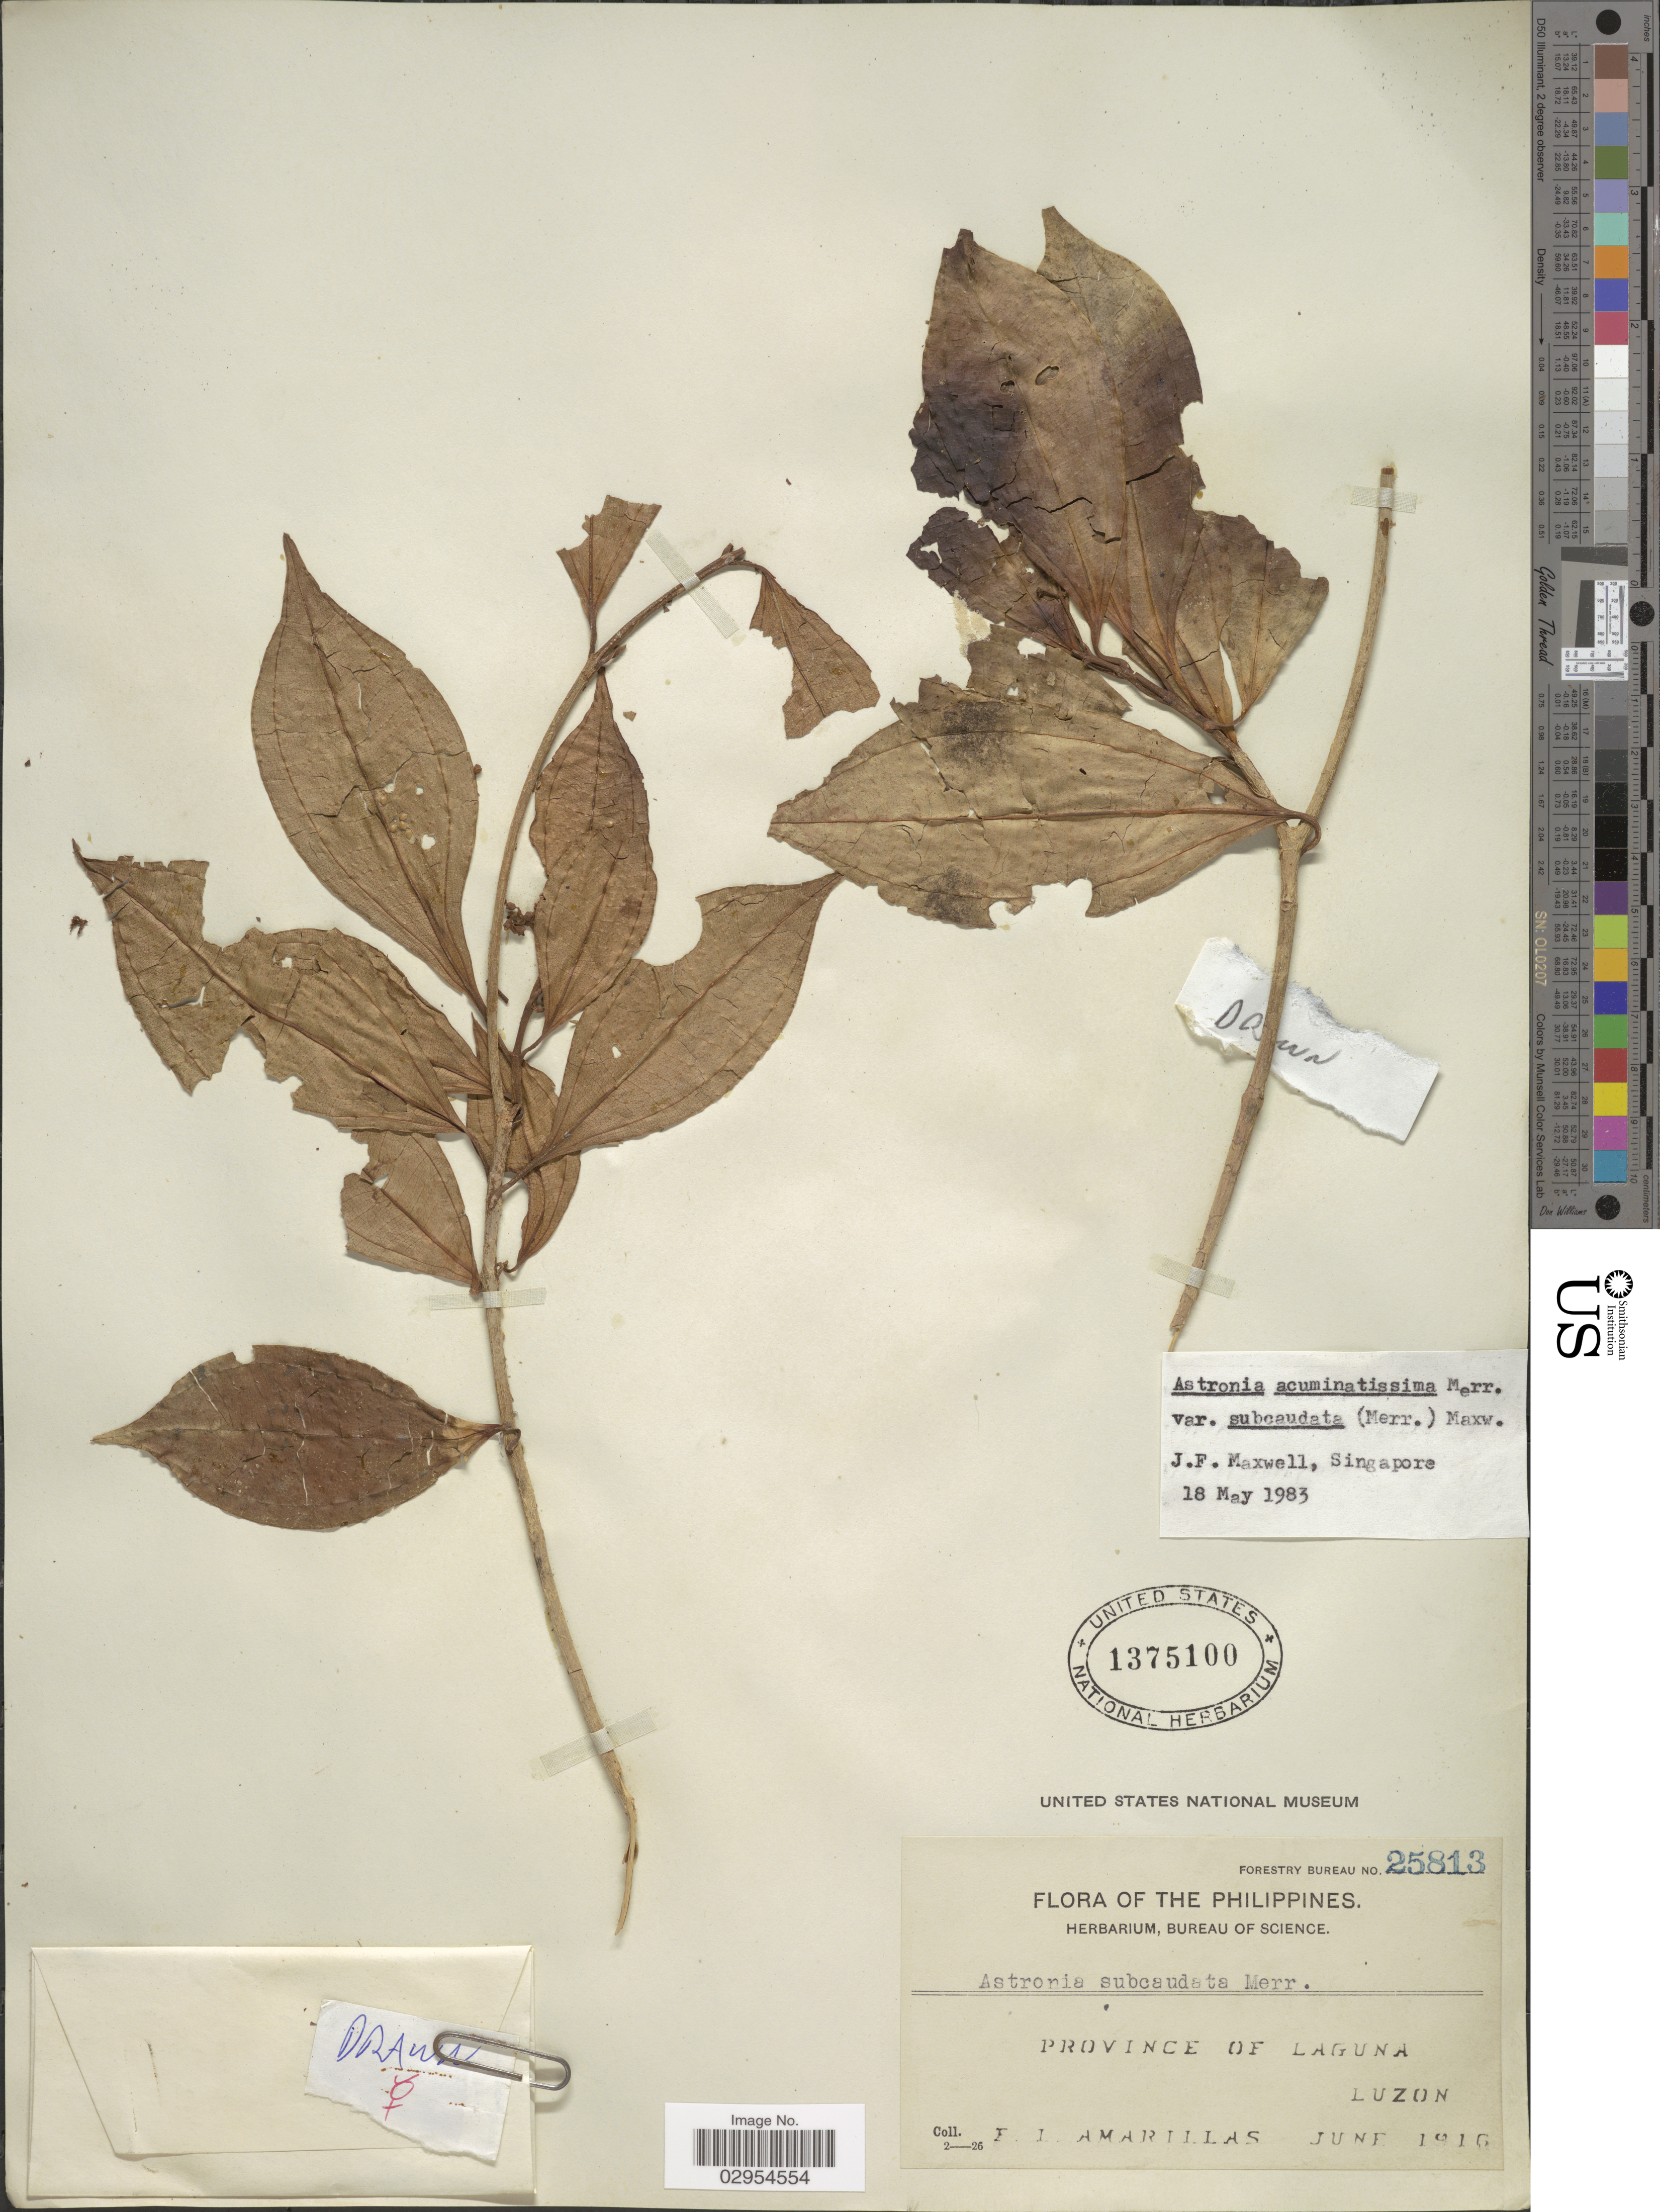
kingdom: Plantae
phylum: Tracheophyta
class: Magnoliopsida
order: Myrtales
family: Melastomataceae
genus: Astronia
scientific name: Astronia acuminatissima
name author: Merr.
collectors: F. Amarillas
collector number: Forestry Bureau 25813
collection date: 1916-06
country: Philippines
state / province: Calabarzon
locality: Province of Laguna. Luzon.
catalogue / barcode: US 1375100